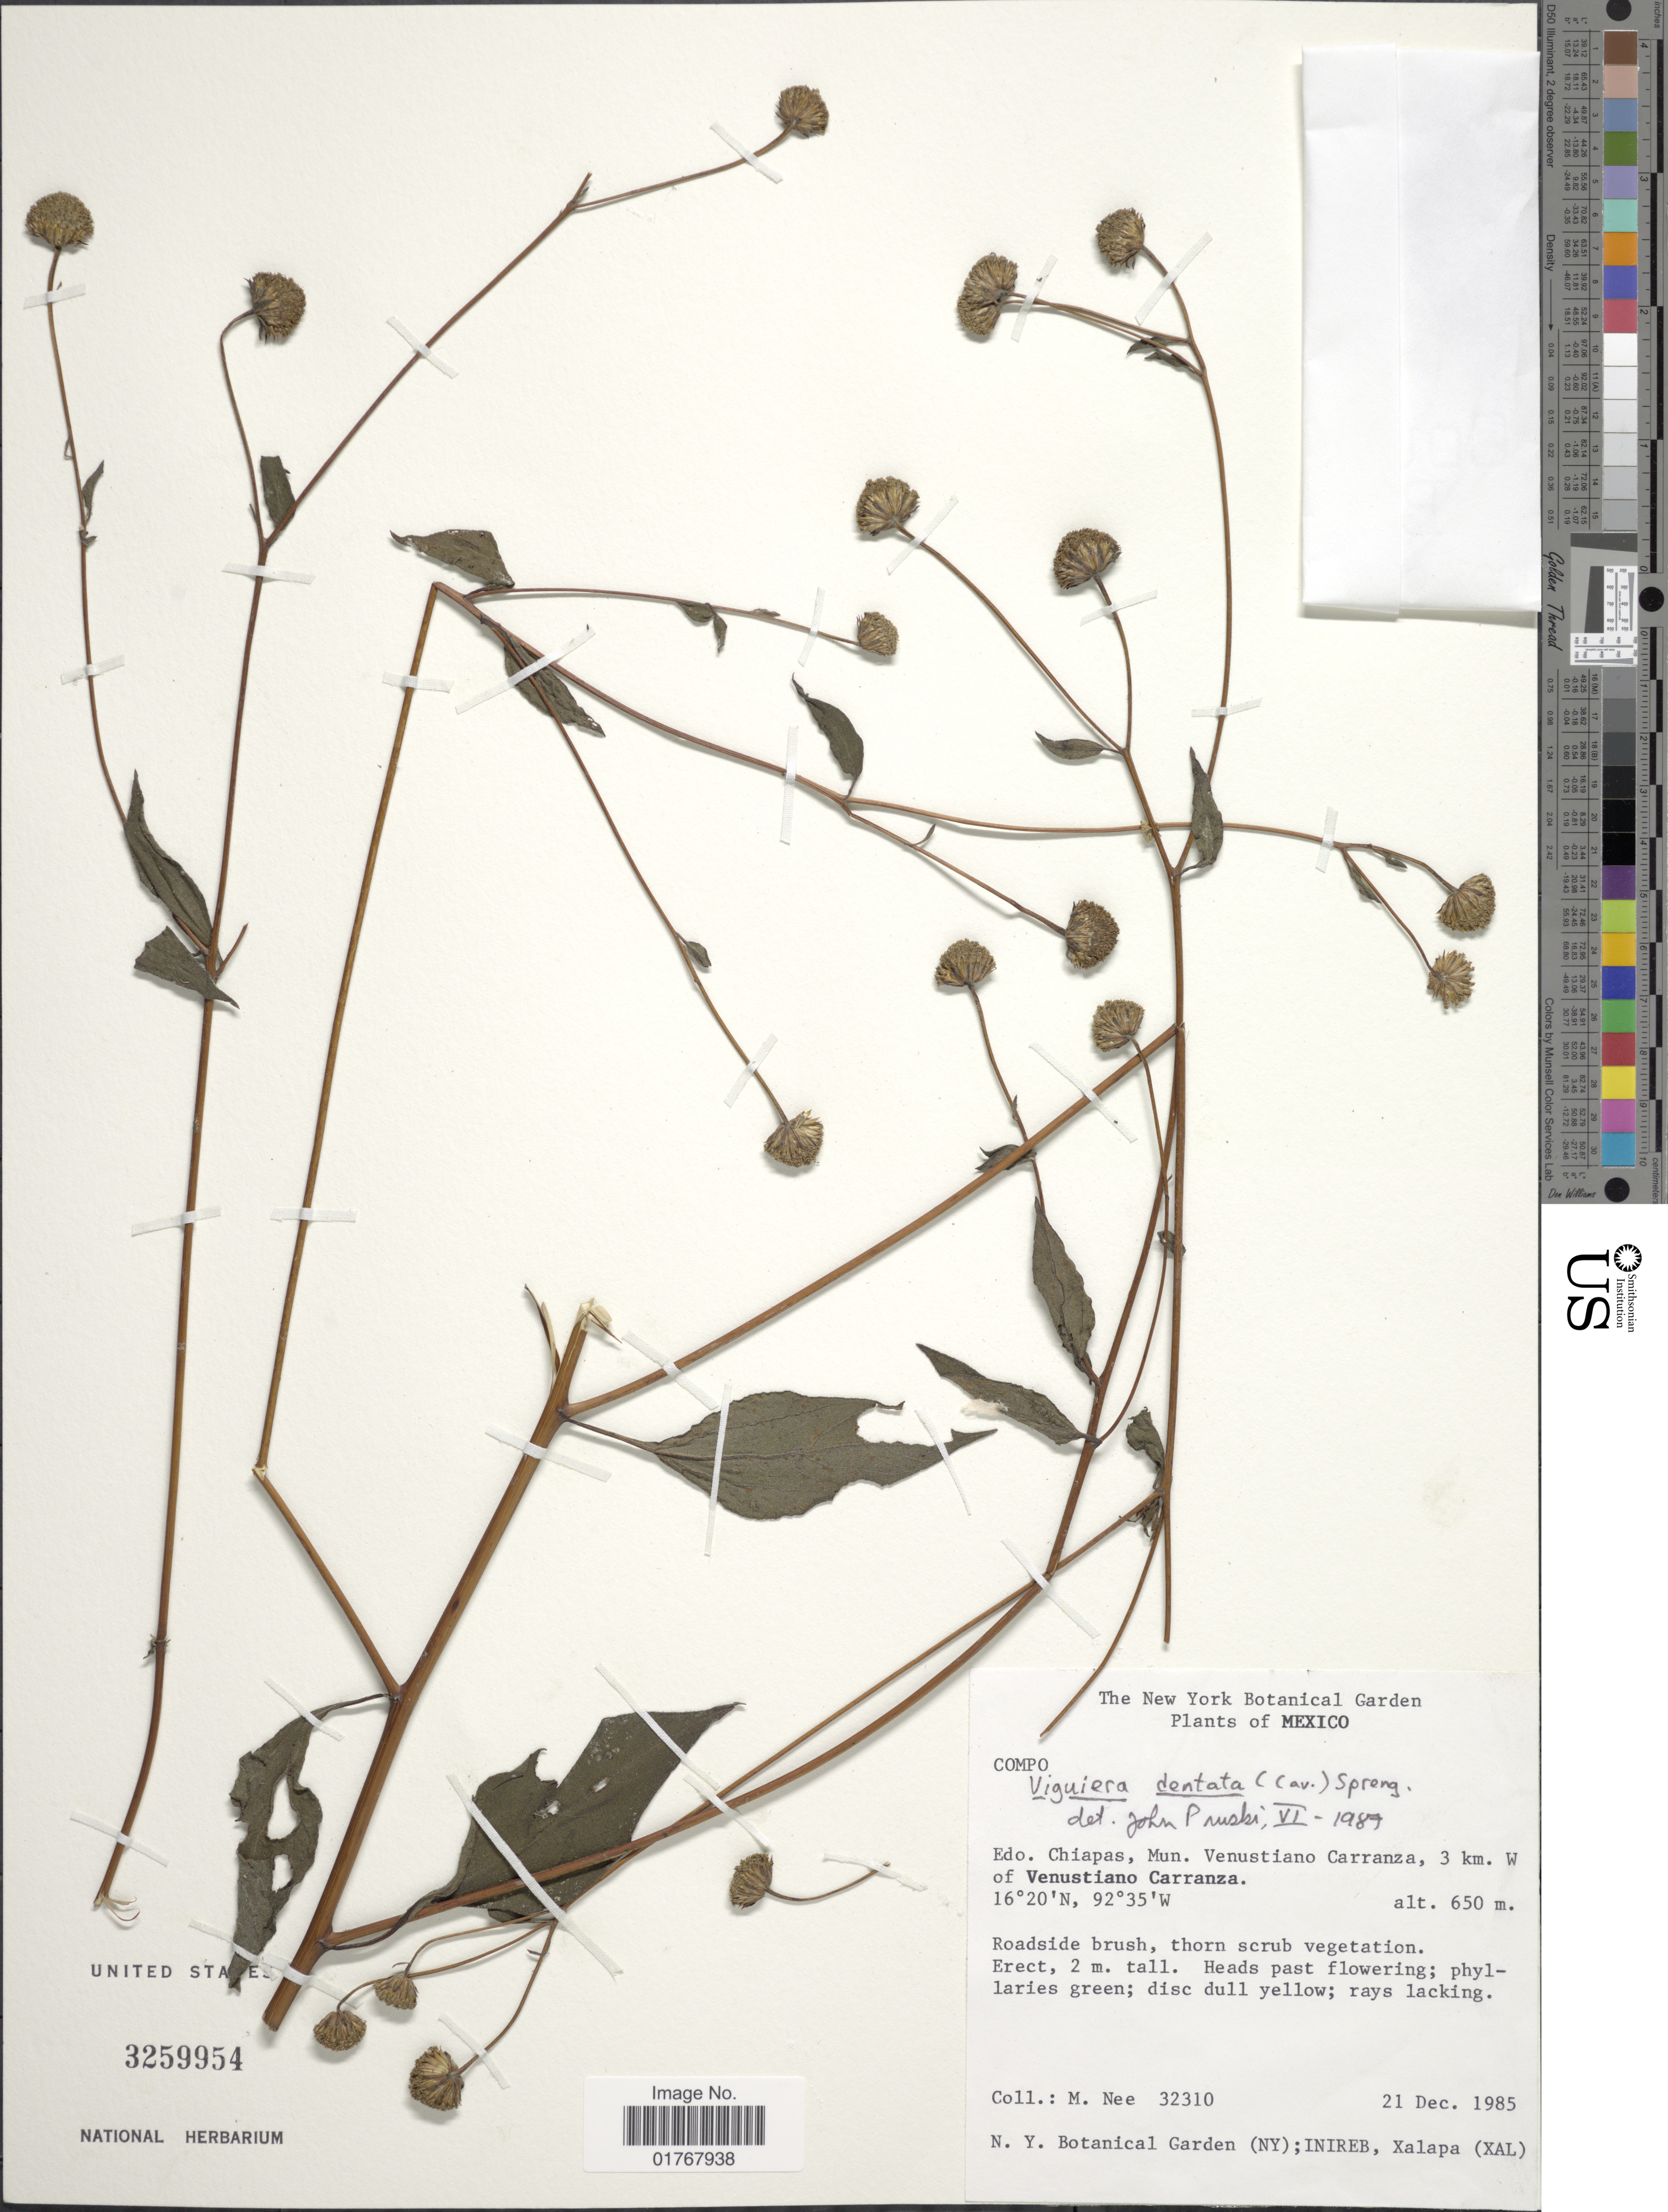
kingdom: Plantae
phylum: Tracheophyta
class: Magnoliopsida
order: Asterales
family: Asteraceae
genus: Viguiera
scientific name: Viguiera dentata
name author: (Cav.) Spreng.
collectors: M. Nee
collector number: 32310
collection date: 1985-12-21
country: Mexico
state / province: Chiapas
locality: Mun. Venustiano Carranza, 3 km W of Venustiano Carranza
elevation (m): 650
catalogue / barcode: US 3259954